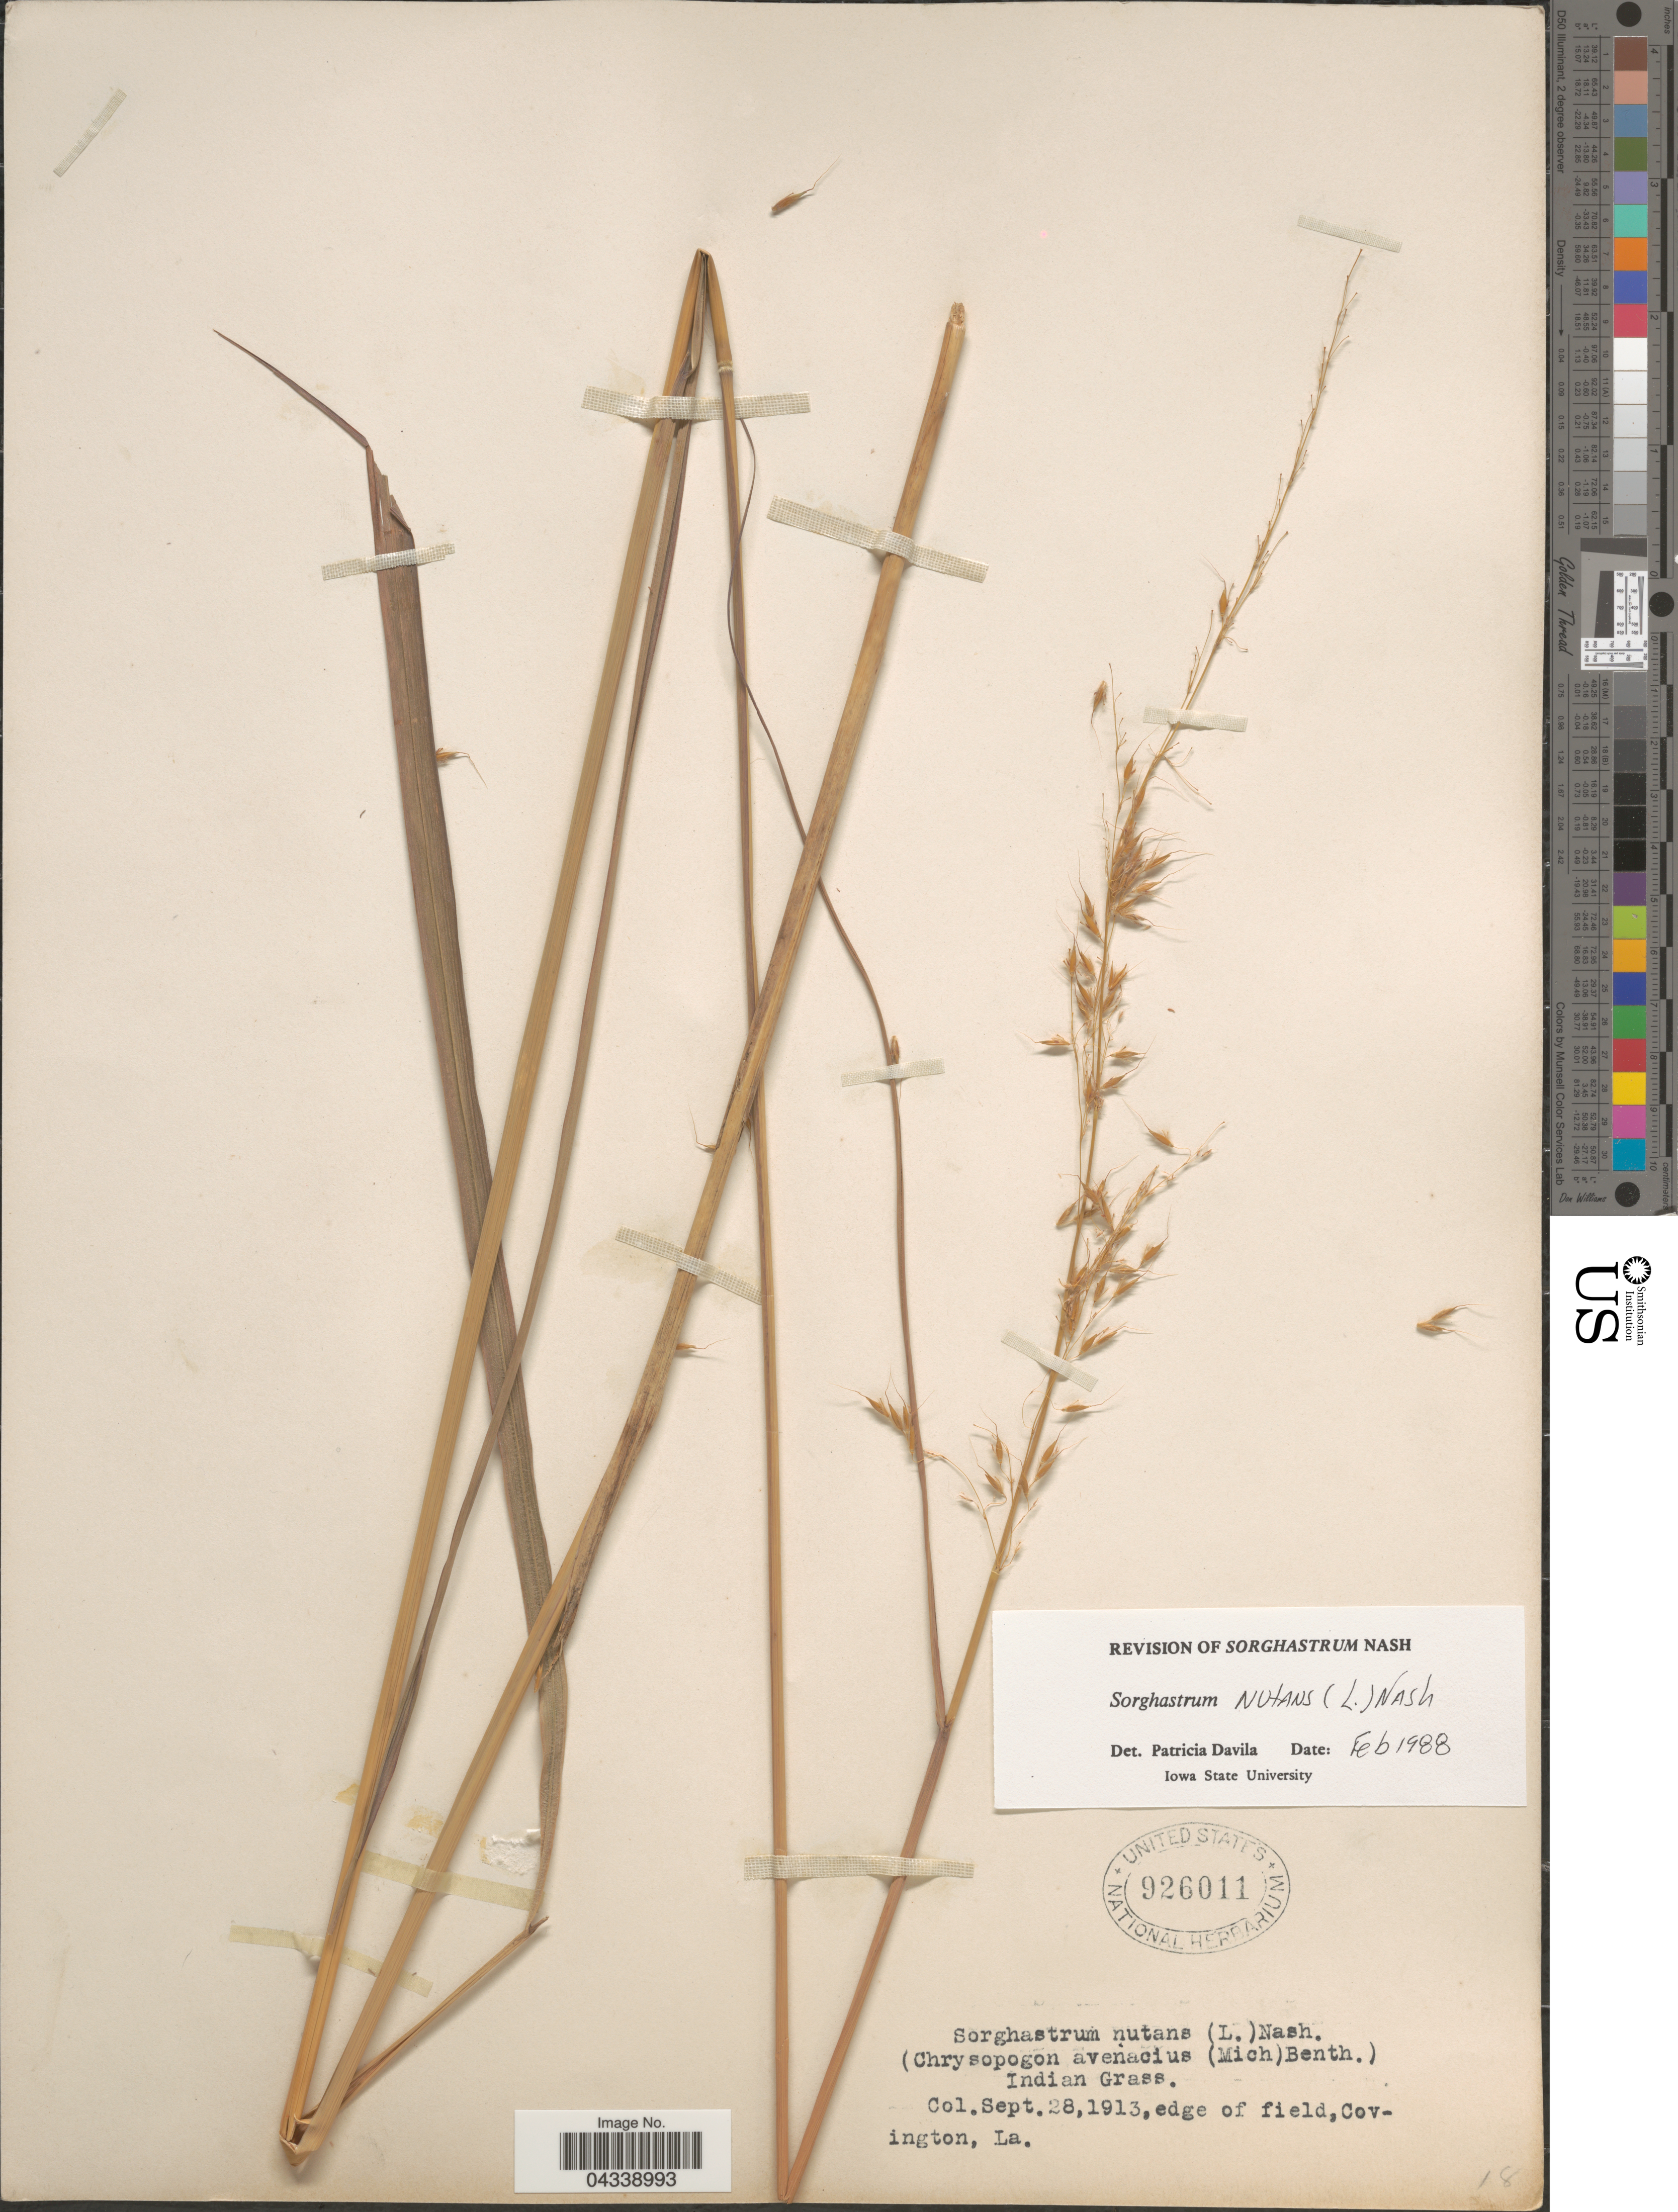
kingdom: Plantae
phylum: Tracheophyta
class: Liliopsida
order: Poales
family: Poaceae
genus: Sorghastrum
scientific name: Sorghastrum nutans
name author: (L.) Nash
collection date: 1913-09-28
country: United States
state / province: Louisiana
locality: Edge of field, Covington.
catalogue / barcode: US 926011